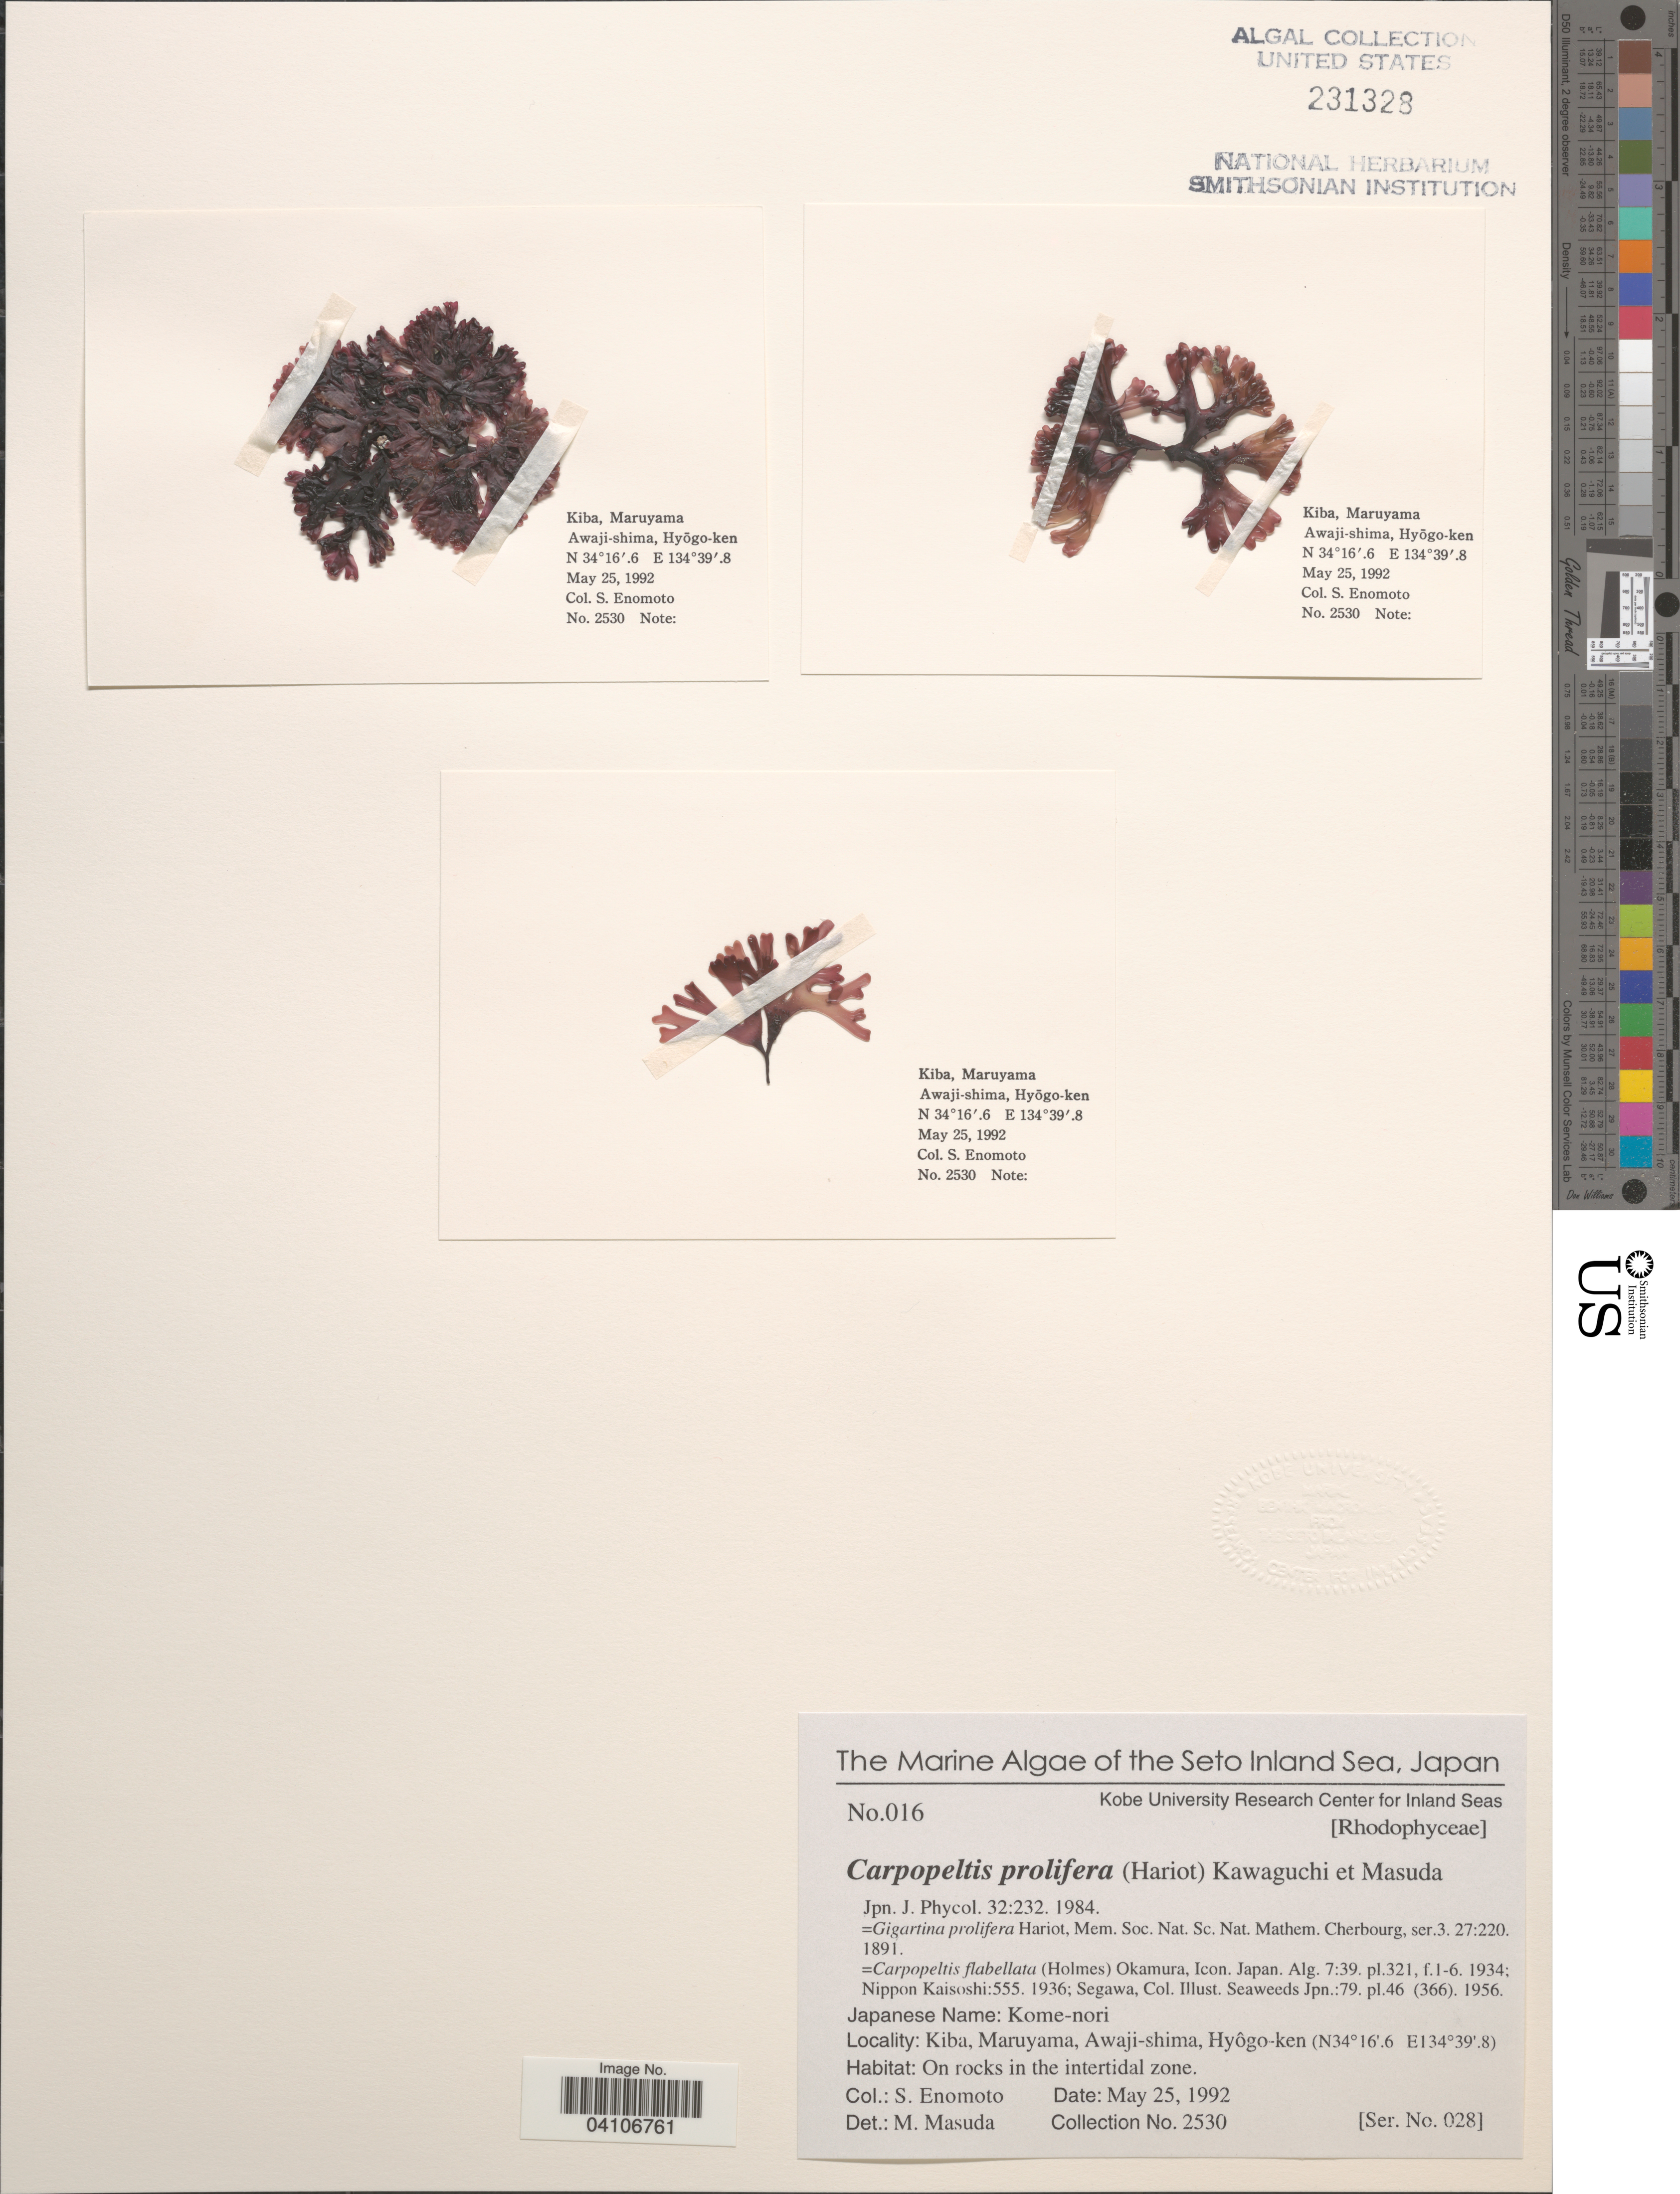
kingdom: Plantae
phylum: Rhodophyta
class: Florideophyceae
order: Halymeniales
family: Halymeniaceae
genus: Polyopes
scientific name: Polyopes prolifer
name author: (Hariot) Kawaguchi & Wang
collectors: S. Enomoto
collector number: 2530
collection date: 1992-05-25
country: Japan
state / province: Hyogo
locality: The Seto Inland Sea. Kiba, Maruyama, Awaji-shima, Hyôgo-ken. On rocks in the intertidal zone.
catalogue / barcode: US 231328